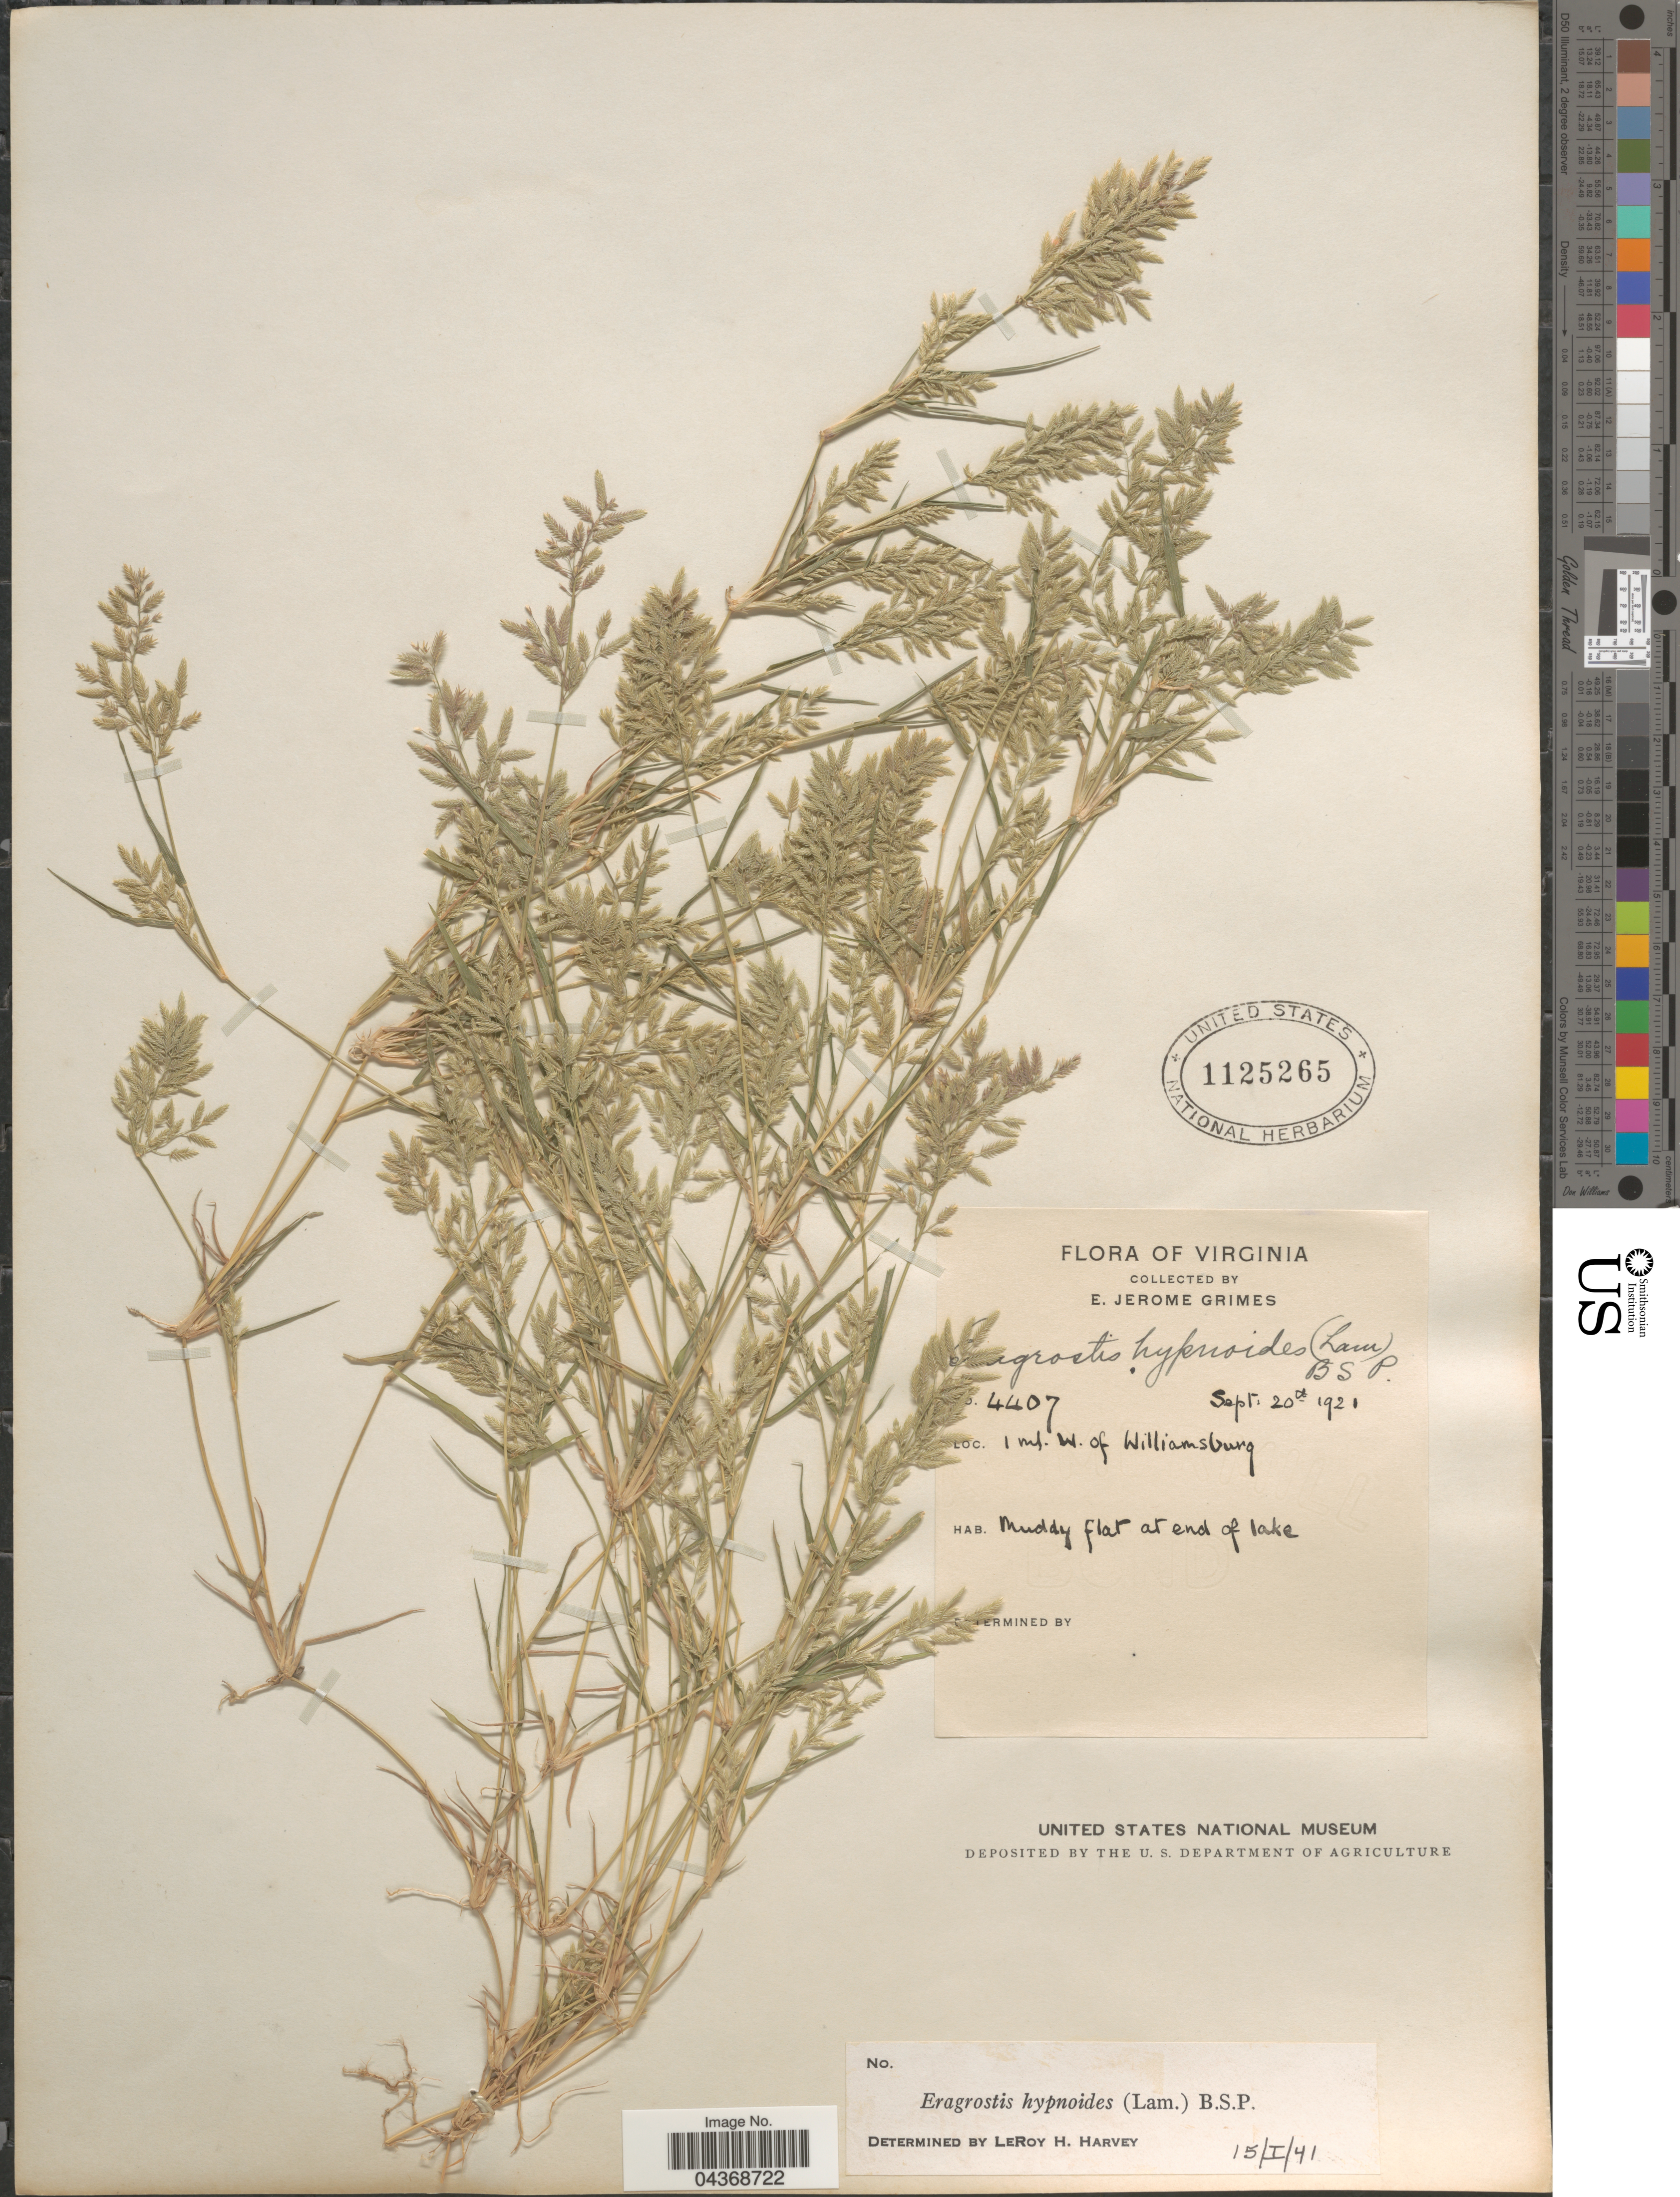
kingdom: Plantae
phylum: Tracheophyta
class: Liliopsida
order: Poales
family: Poaceae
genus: Eragrostis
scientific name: Eragrostis hypnoides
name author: (Lam.) Britton, Stearns & Poggenb.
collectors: E. J. Grimes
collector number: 4407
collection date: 1921-09-20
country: United States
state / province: Virginia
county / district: City of Williamsburg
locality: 1 ml. W. of Williamsburg. Muddy flat at end of lake.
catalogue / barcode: US 1125265